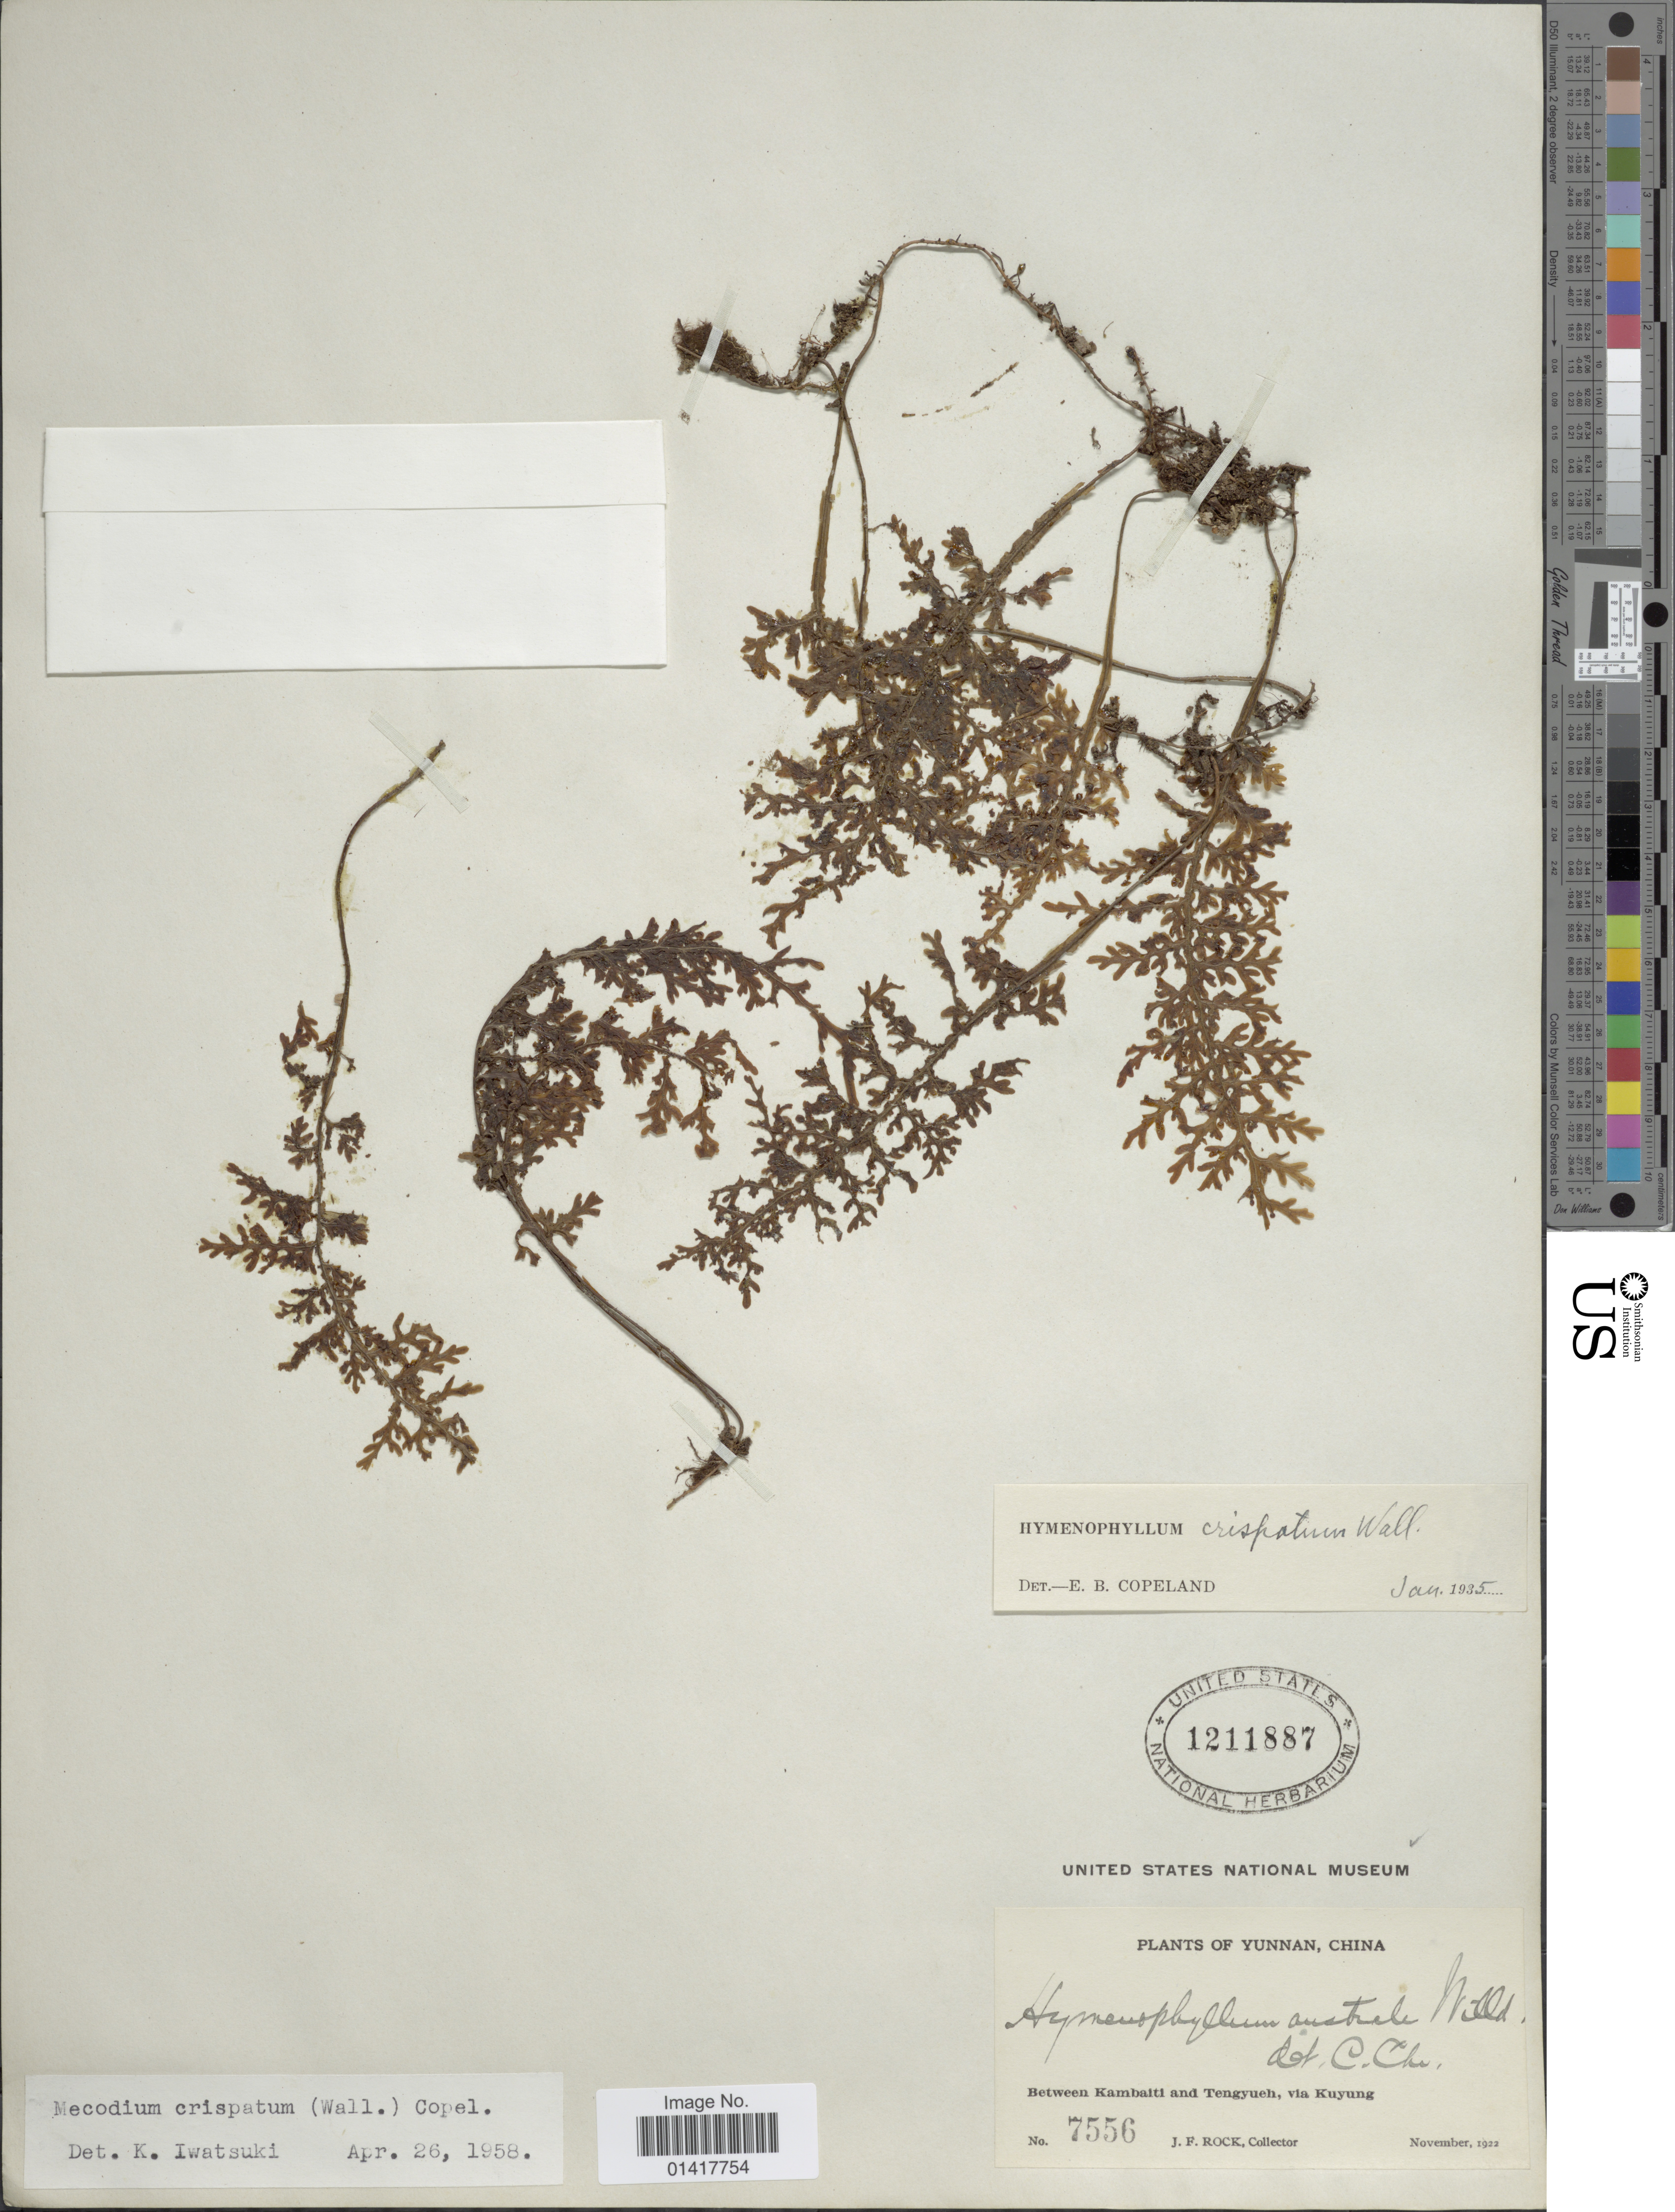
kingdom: Plantae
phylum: Tracheophyta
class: Polypodiopsida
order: Hymenophyllales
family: Hymenophyllaceae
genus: Hymenophyllum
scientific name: Hymenophyllum crispatum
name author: Wall. ex Hook. & Grev.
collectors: J. Rock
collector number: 7556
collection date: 1922-11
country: China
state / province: Yunnan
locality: Between Kambati and Tengyueh, via Kuyung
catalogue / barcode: US 1211887